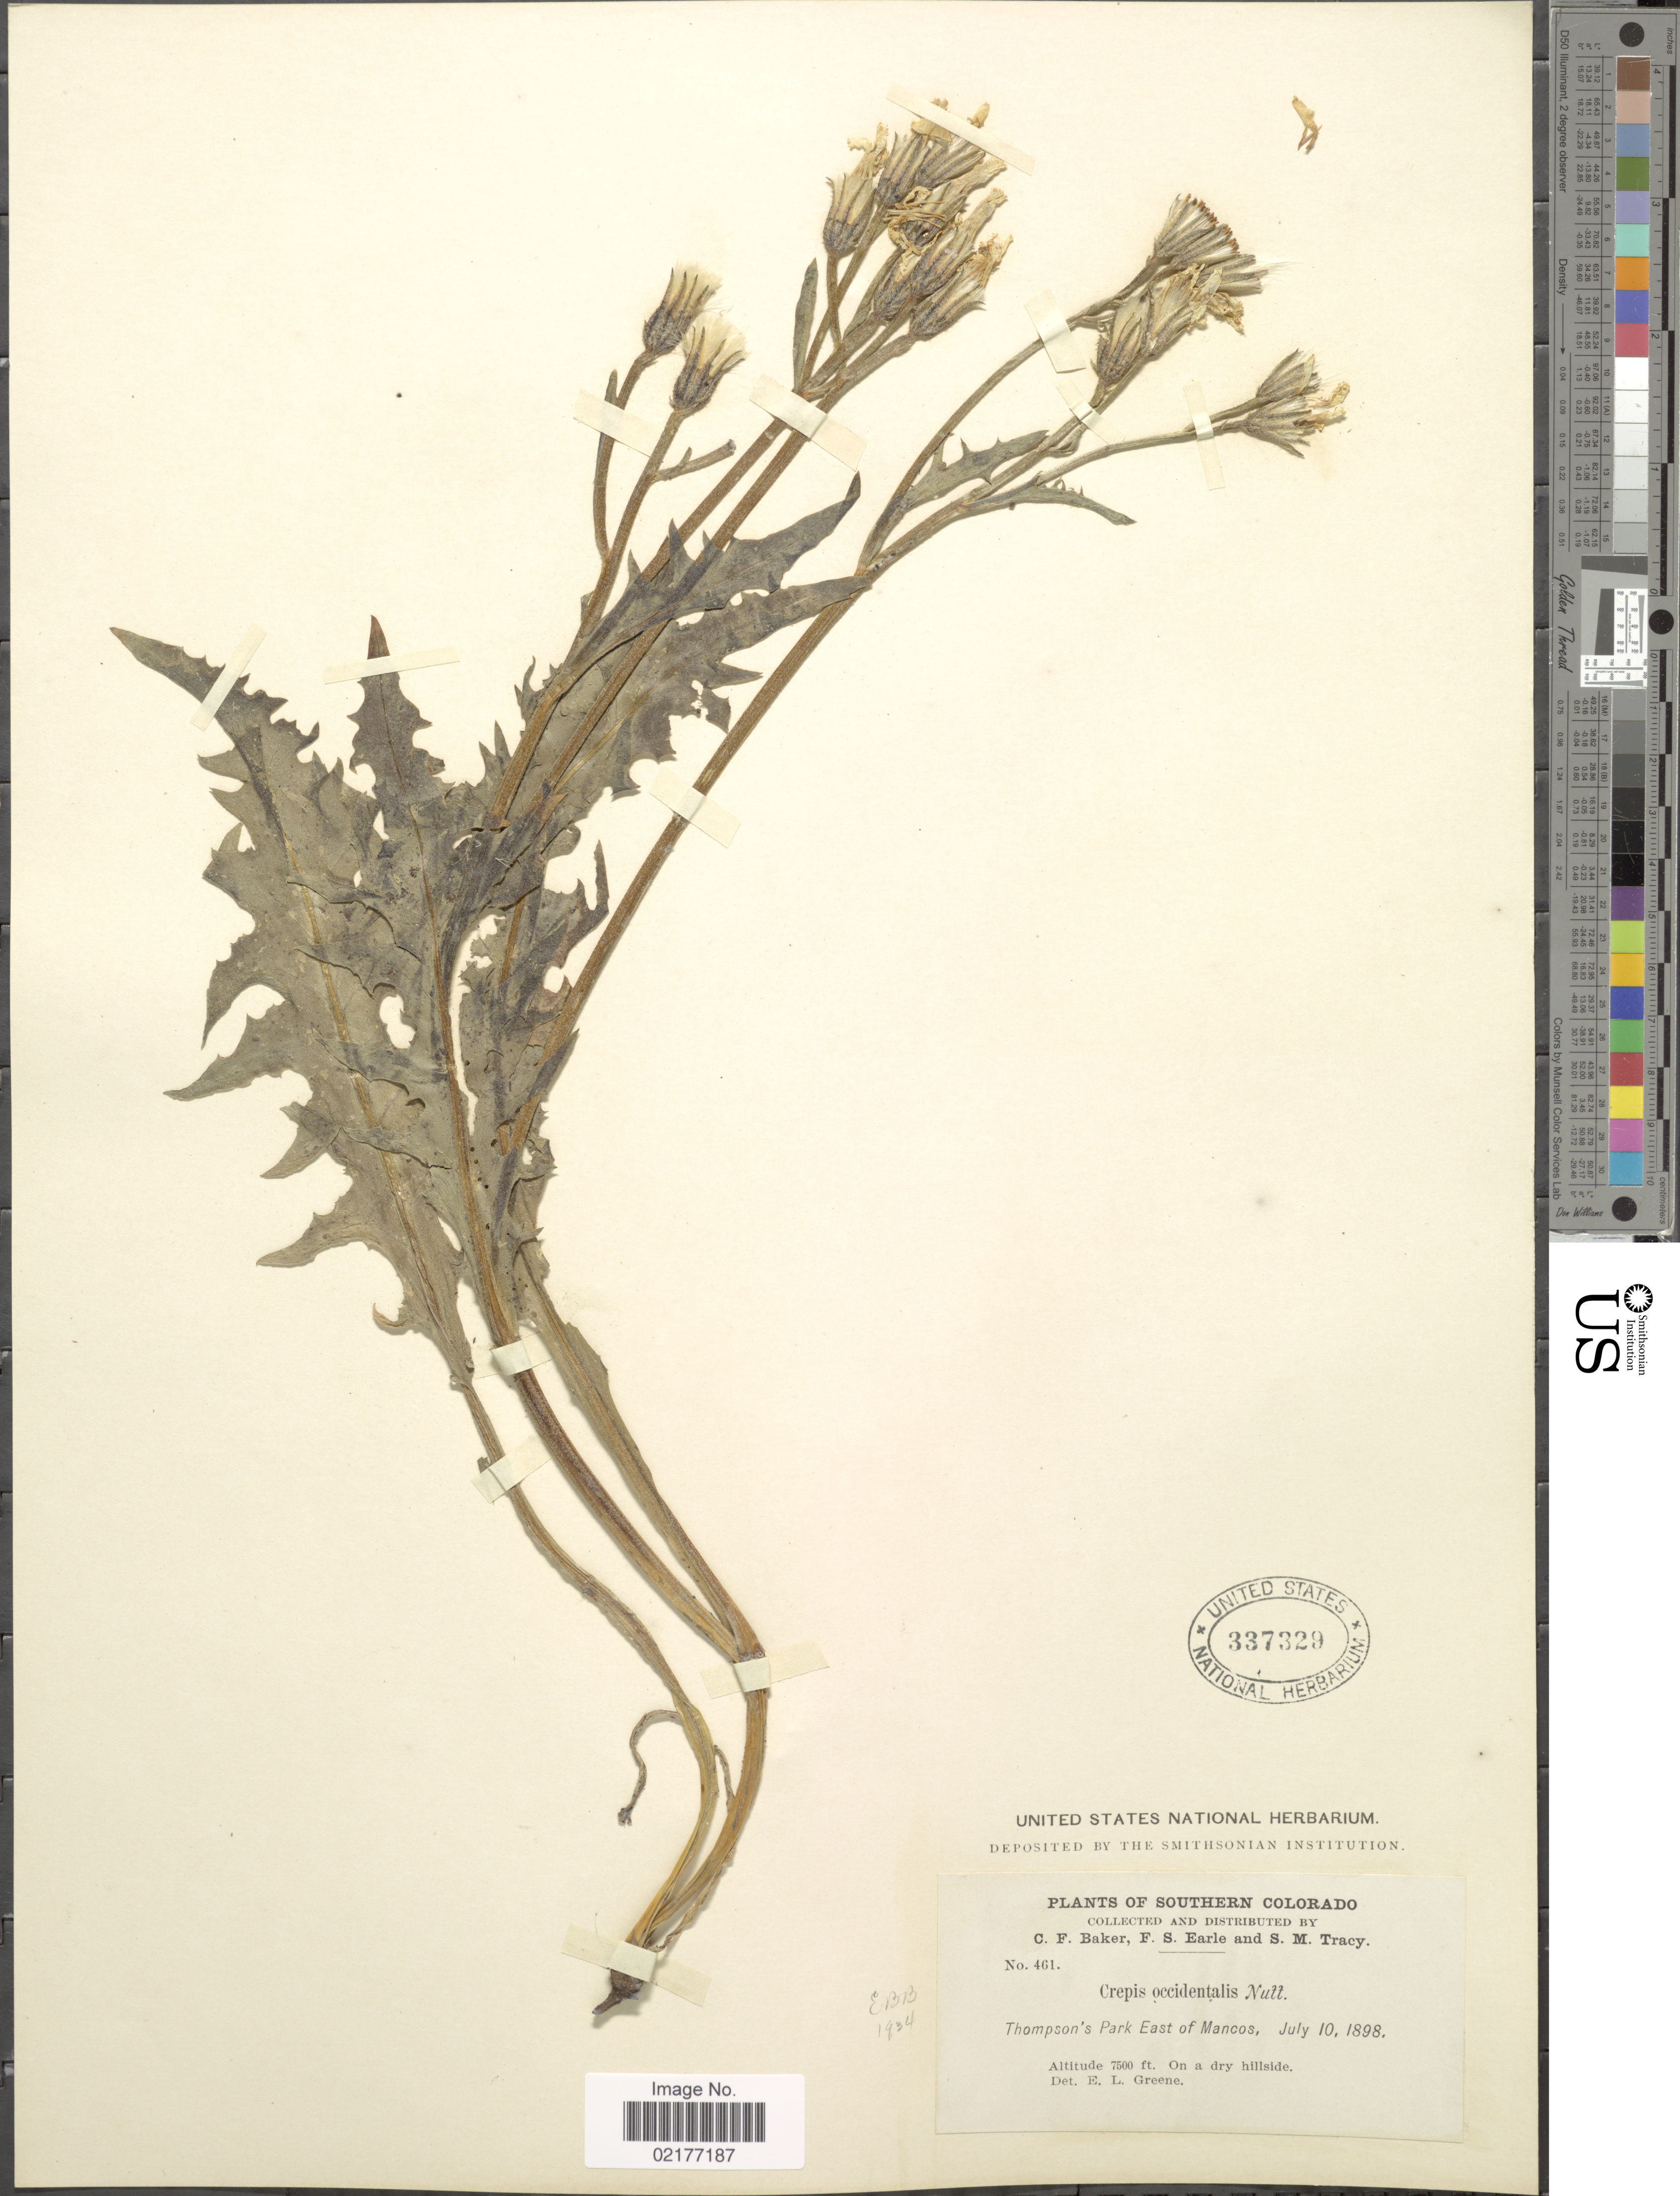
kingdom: Plantae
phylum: Tracheophyta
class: Magnoliopsida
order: Asterales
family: Asteraceae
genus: Crepis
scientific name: Crepis occidentalis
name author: Nutt.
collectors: C. F. Baker, F. S. Earle & S. M. Tracy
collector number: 461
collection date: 1898-07-10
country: United States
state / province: Colorado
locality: Southern Colorado, Thompson's Park East of Mancos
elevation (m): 2286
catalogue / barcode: US 337329